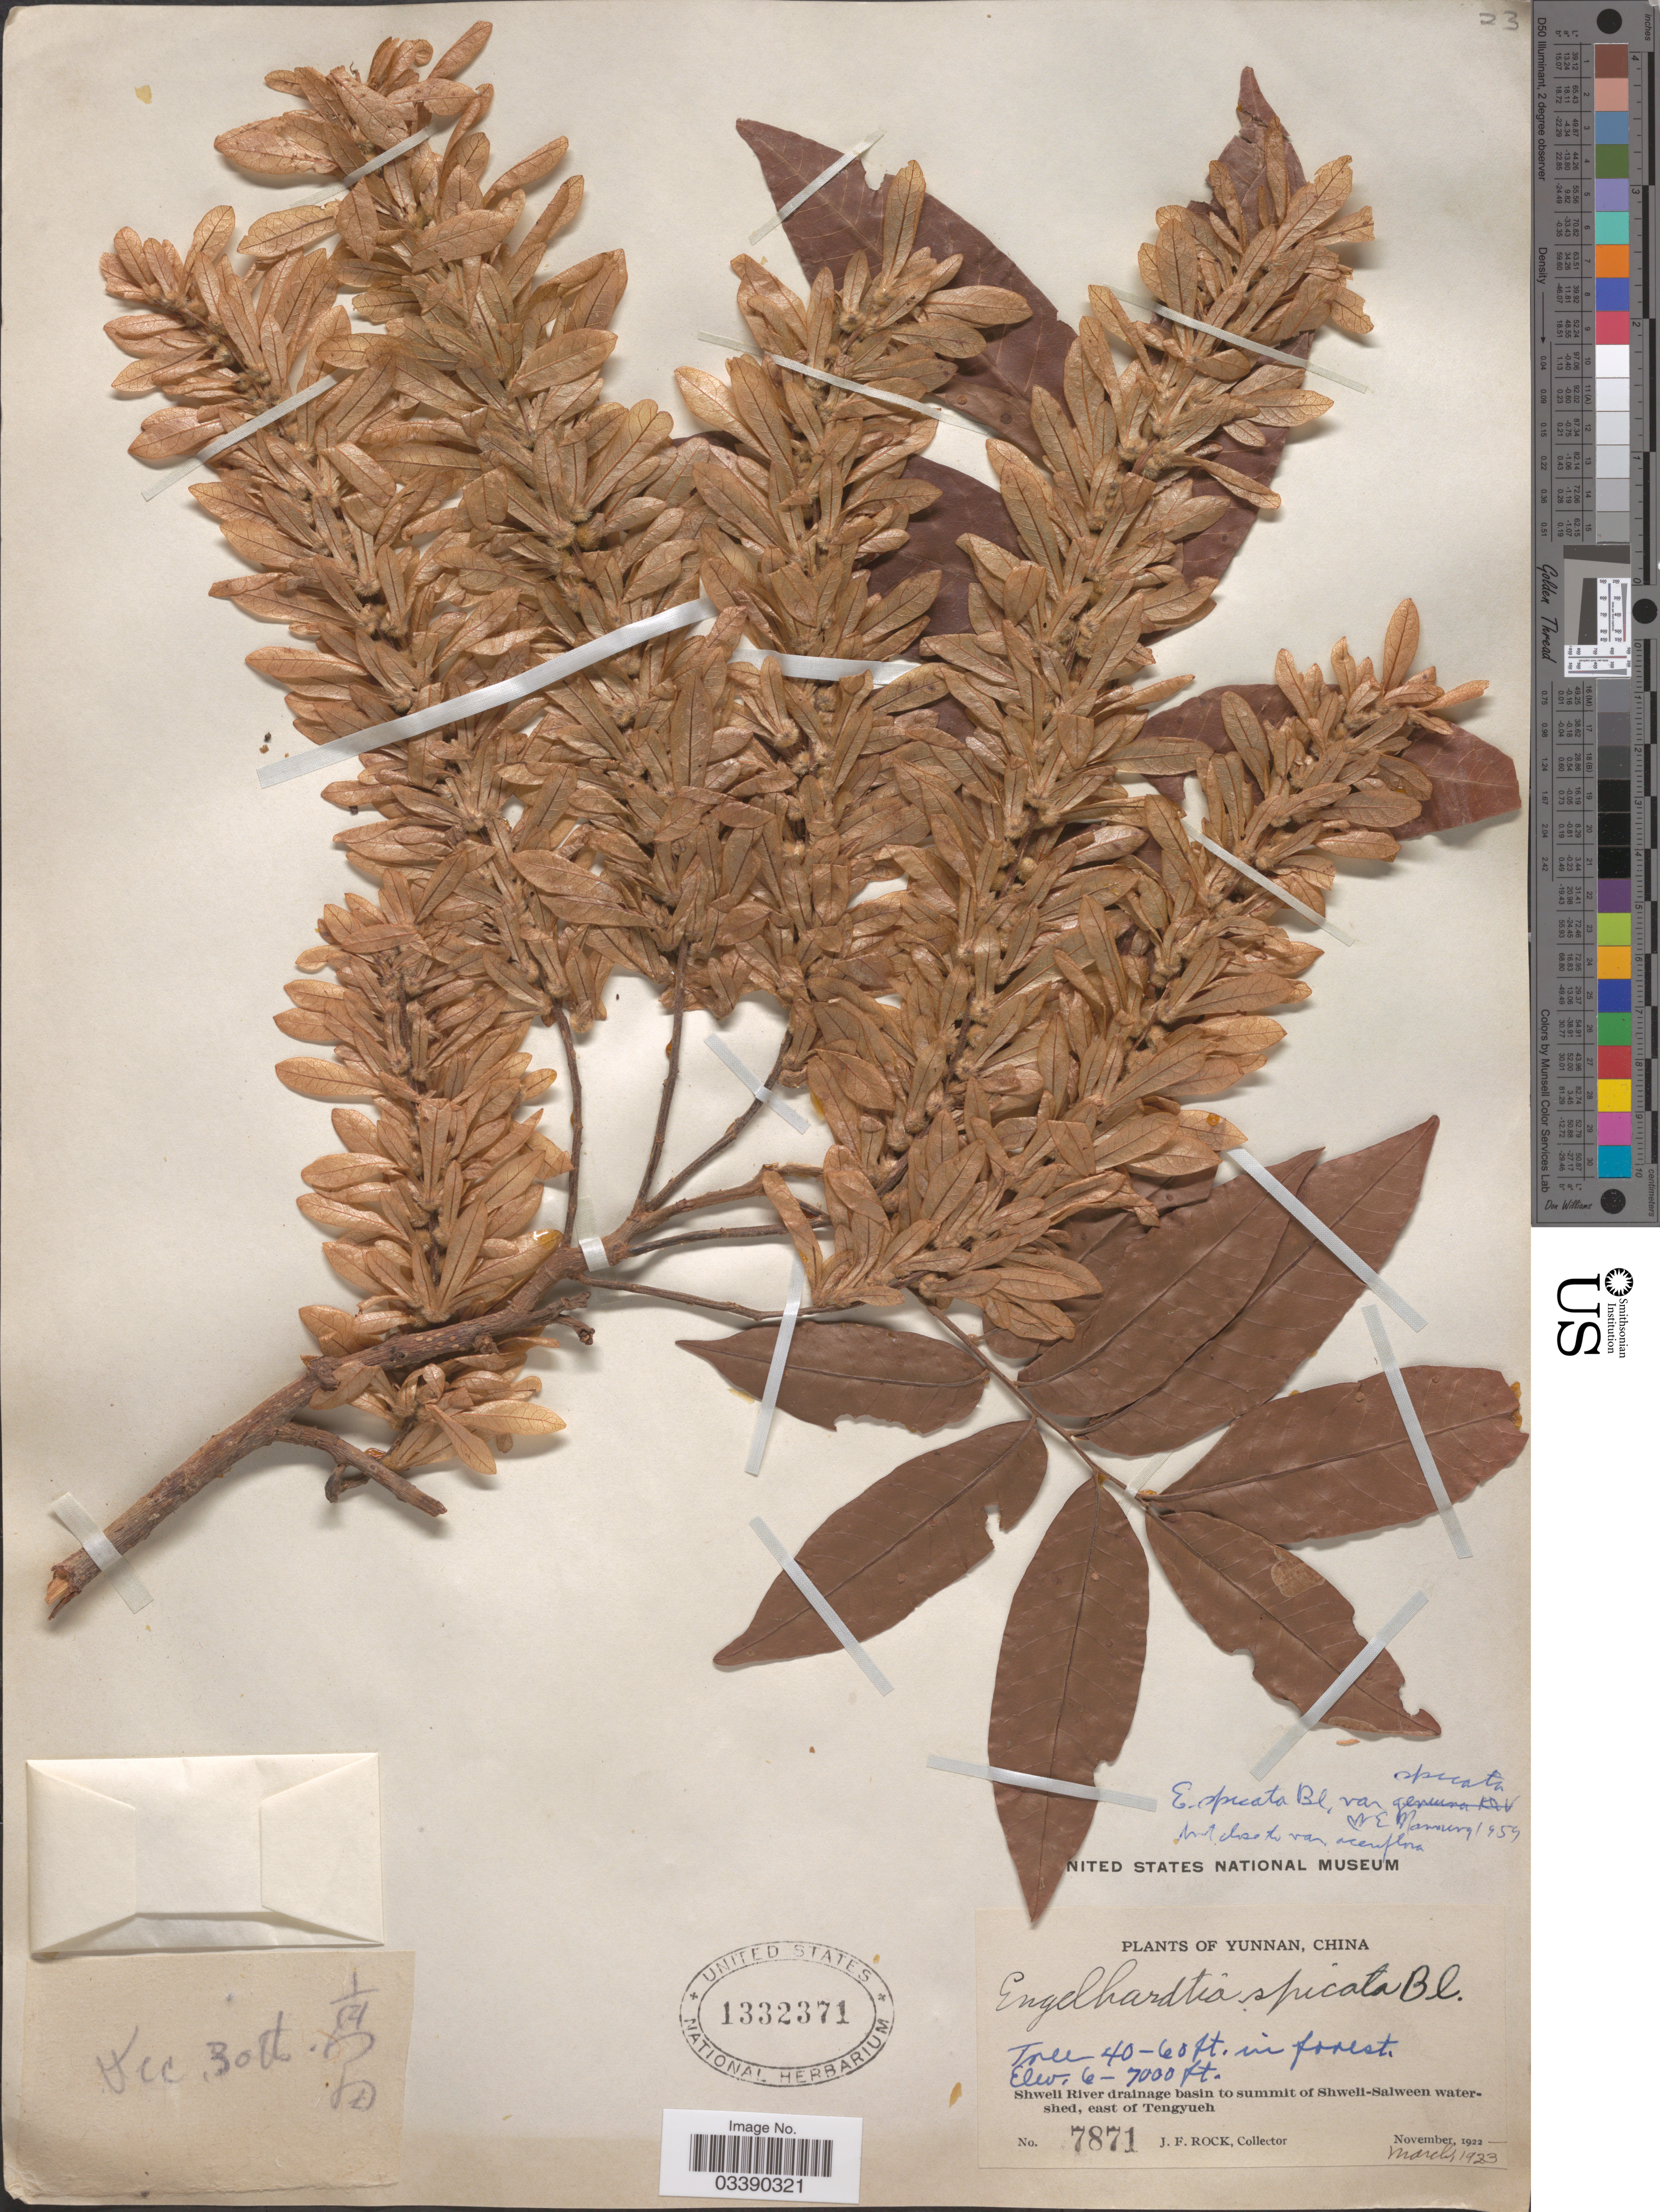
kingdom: Plantae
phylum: Tracheophyta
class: Magnoliopsida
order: Fagales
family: Juglandaceae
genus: Engelhardia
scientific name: Engelhardia spicata var. spicata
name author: Lesch. ex Blume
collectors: J. Rock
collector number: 7871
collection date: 1922-11/1923-03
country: China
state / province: Yunnan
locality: Shweli River drainage basin to summit of Shweli-Salween watershed, east of Tengyueh.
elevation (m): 1829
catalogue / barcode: US 1332371